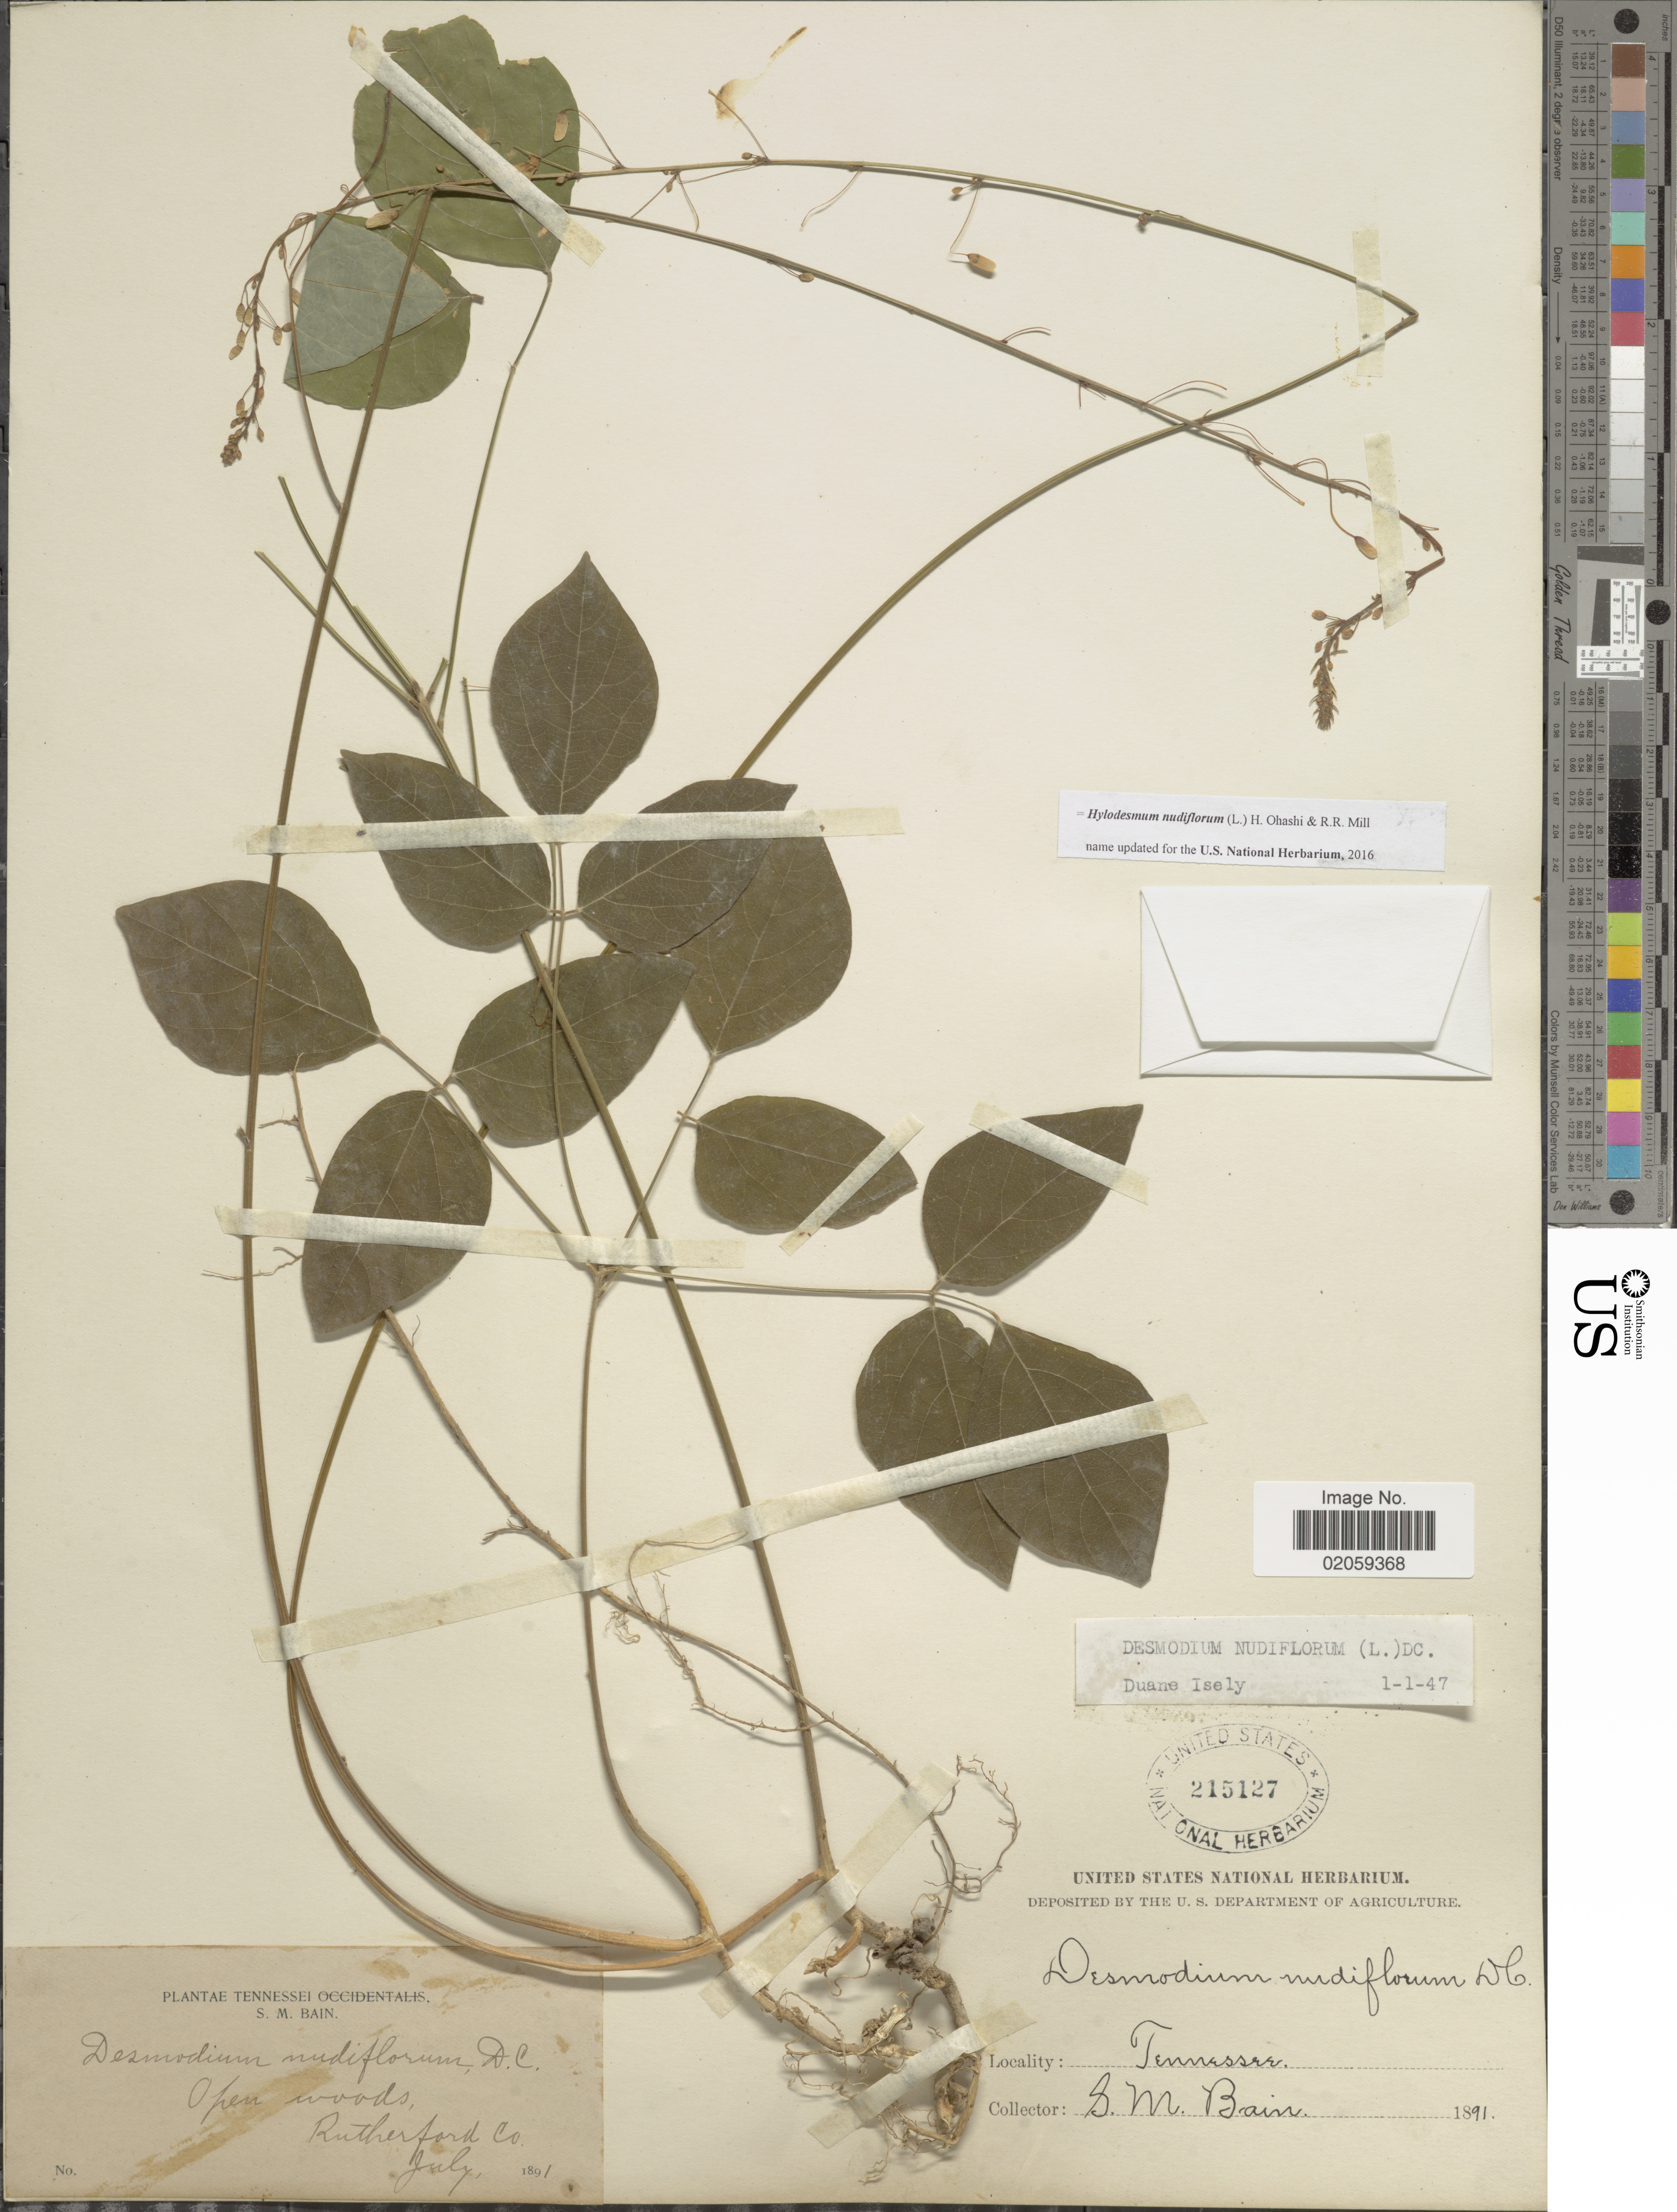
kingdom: Plantae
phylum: Tracheophyta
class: Magnoliopsida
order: Fabales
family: Fabaceae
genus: Hylodesmum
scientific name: Hylodesmum nudiflorum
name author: (L.) H. Ohashi & R.R. Mill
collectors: S. M. Bain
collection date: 1891-07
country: United States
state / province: Tennessee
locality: Rutherford Co.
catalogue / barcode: US 215127